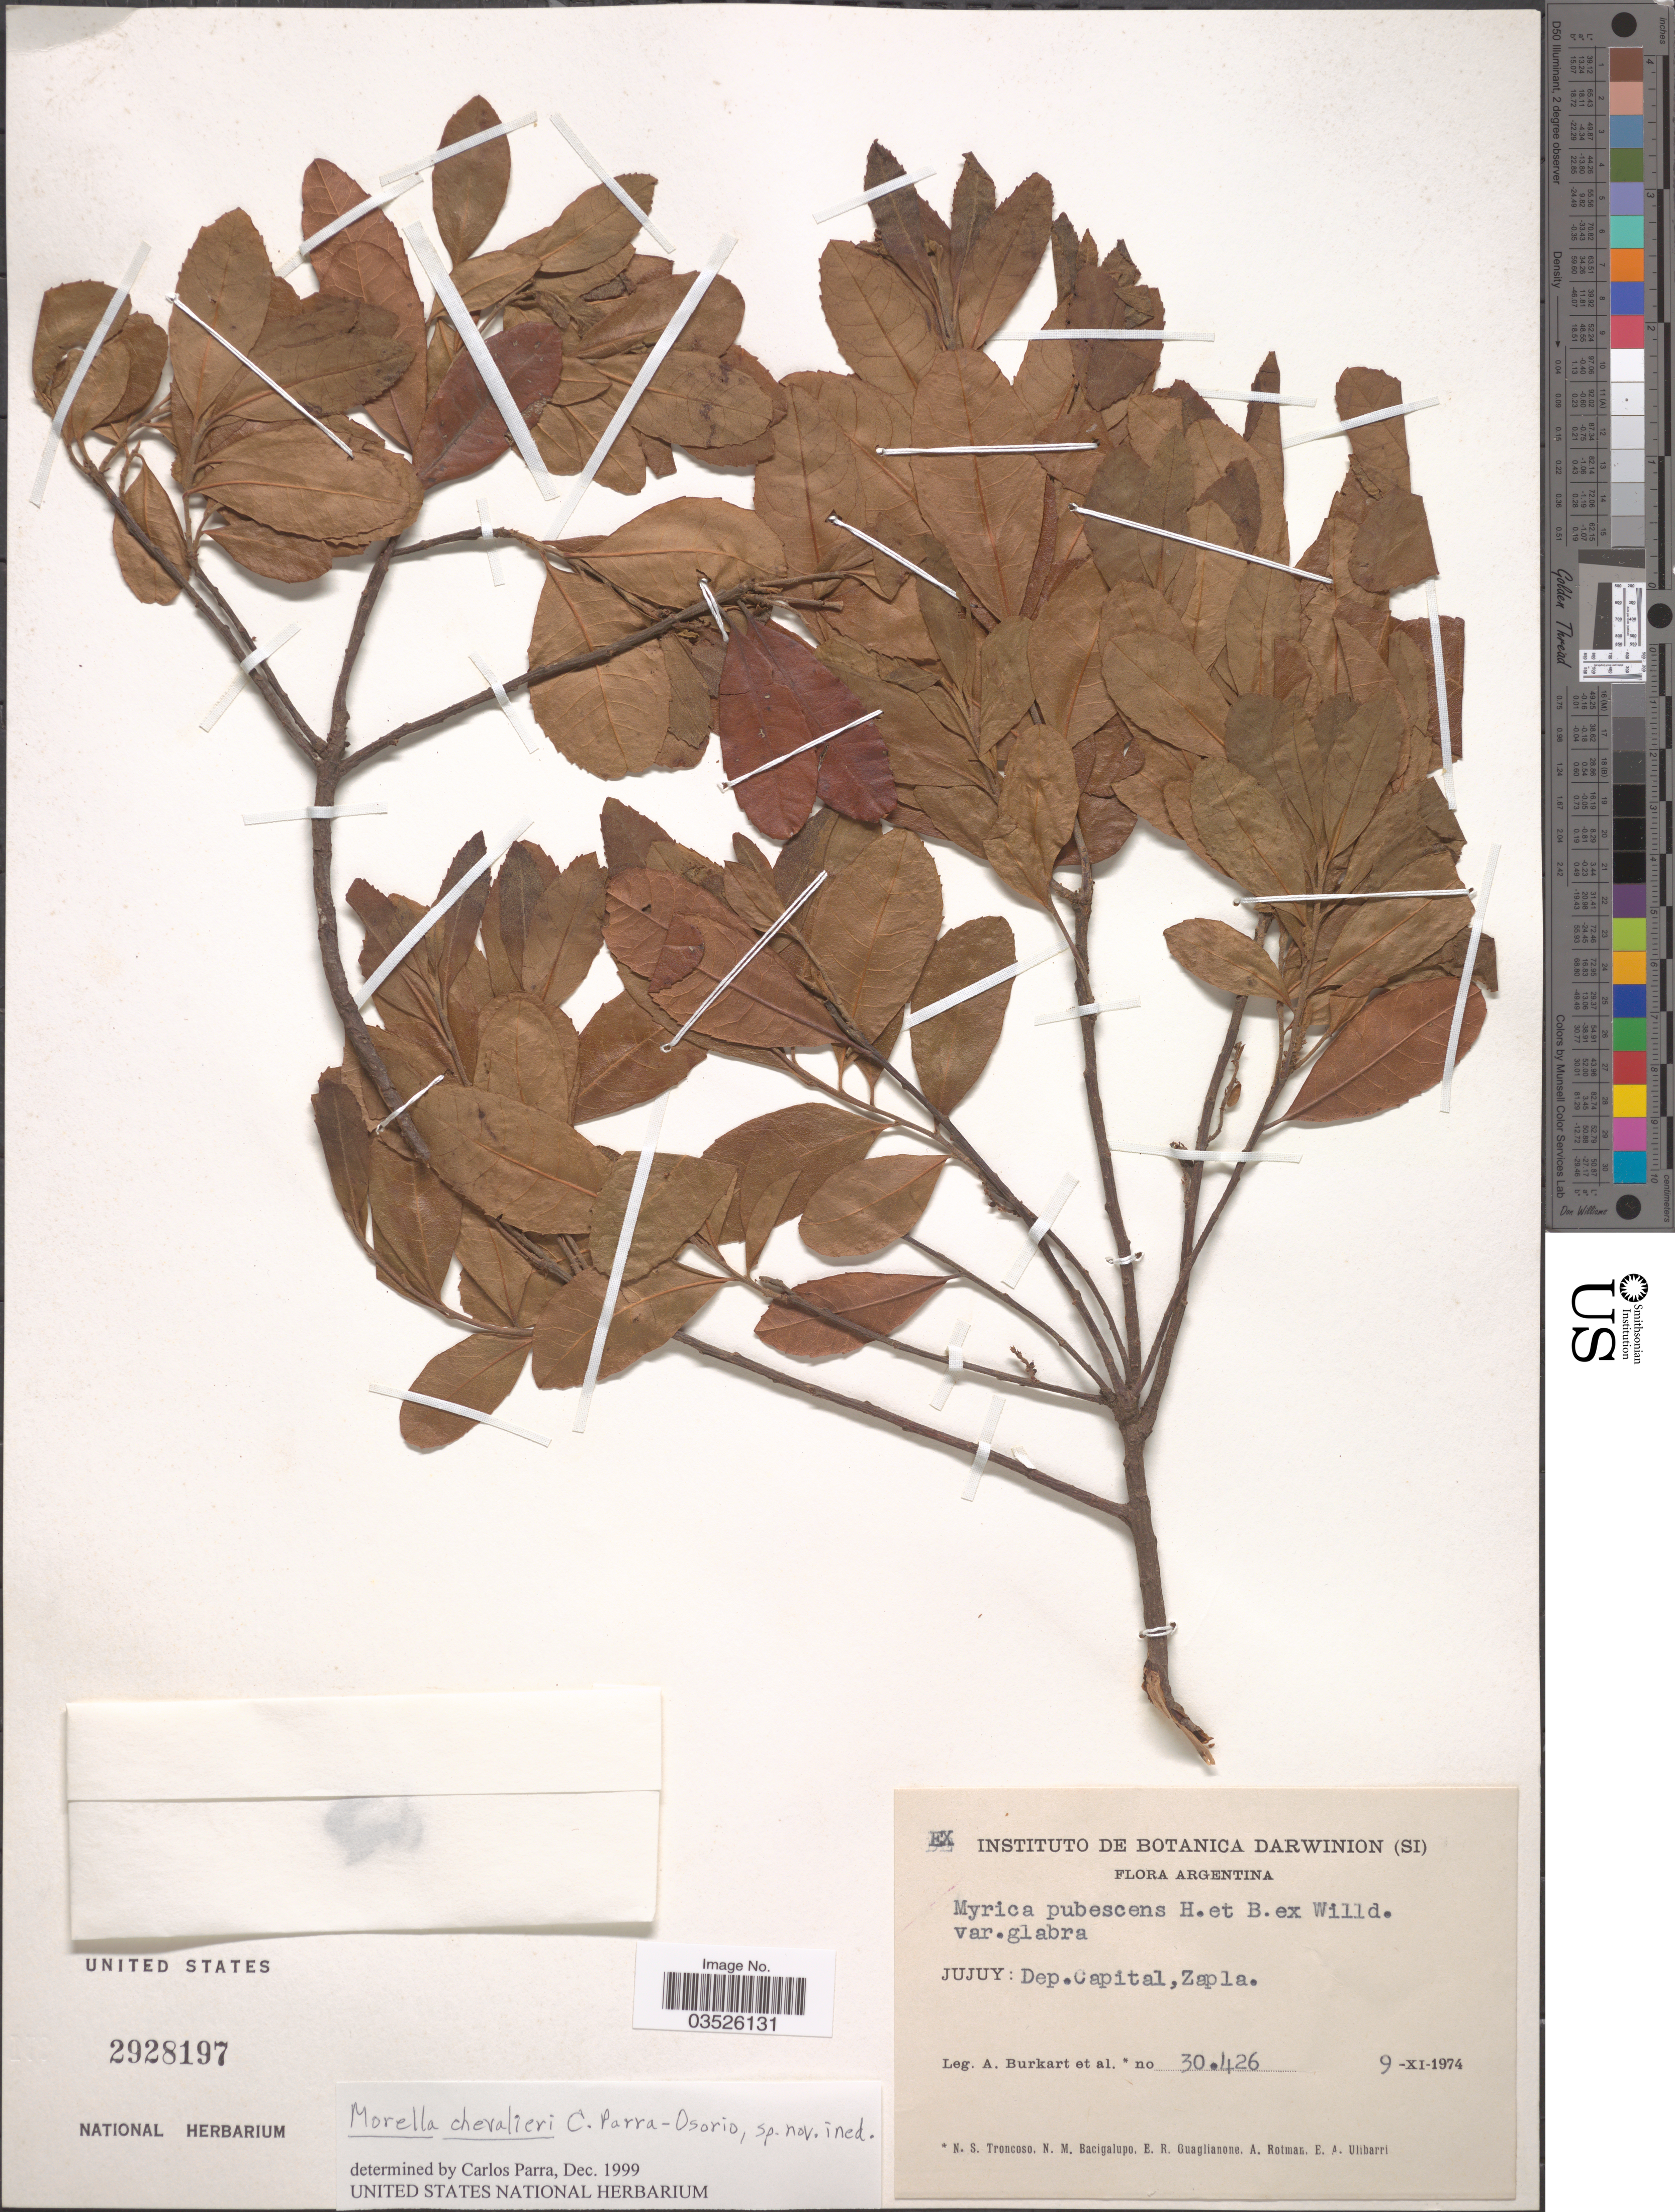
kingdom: Plantae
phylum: Tracheophyta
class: Magnoliopsida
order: Fagales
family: Myricaceae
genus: Morella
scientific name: Morella chevalieri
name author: Parra-Os.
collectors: A. E. Burkart, N. Troncoso, N. M. Bacigalupo, E. R. Guaglianone & et al.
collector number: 30426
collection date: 1974-11-09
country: Argentina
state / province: Jujuy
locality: Dep. Capital, Zapla.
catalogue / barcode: US 2928197